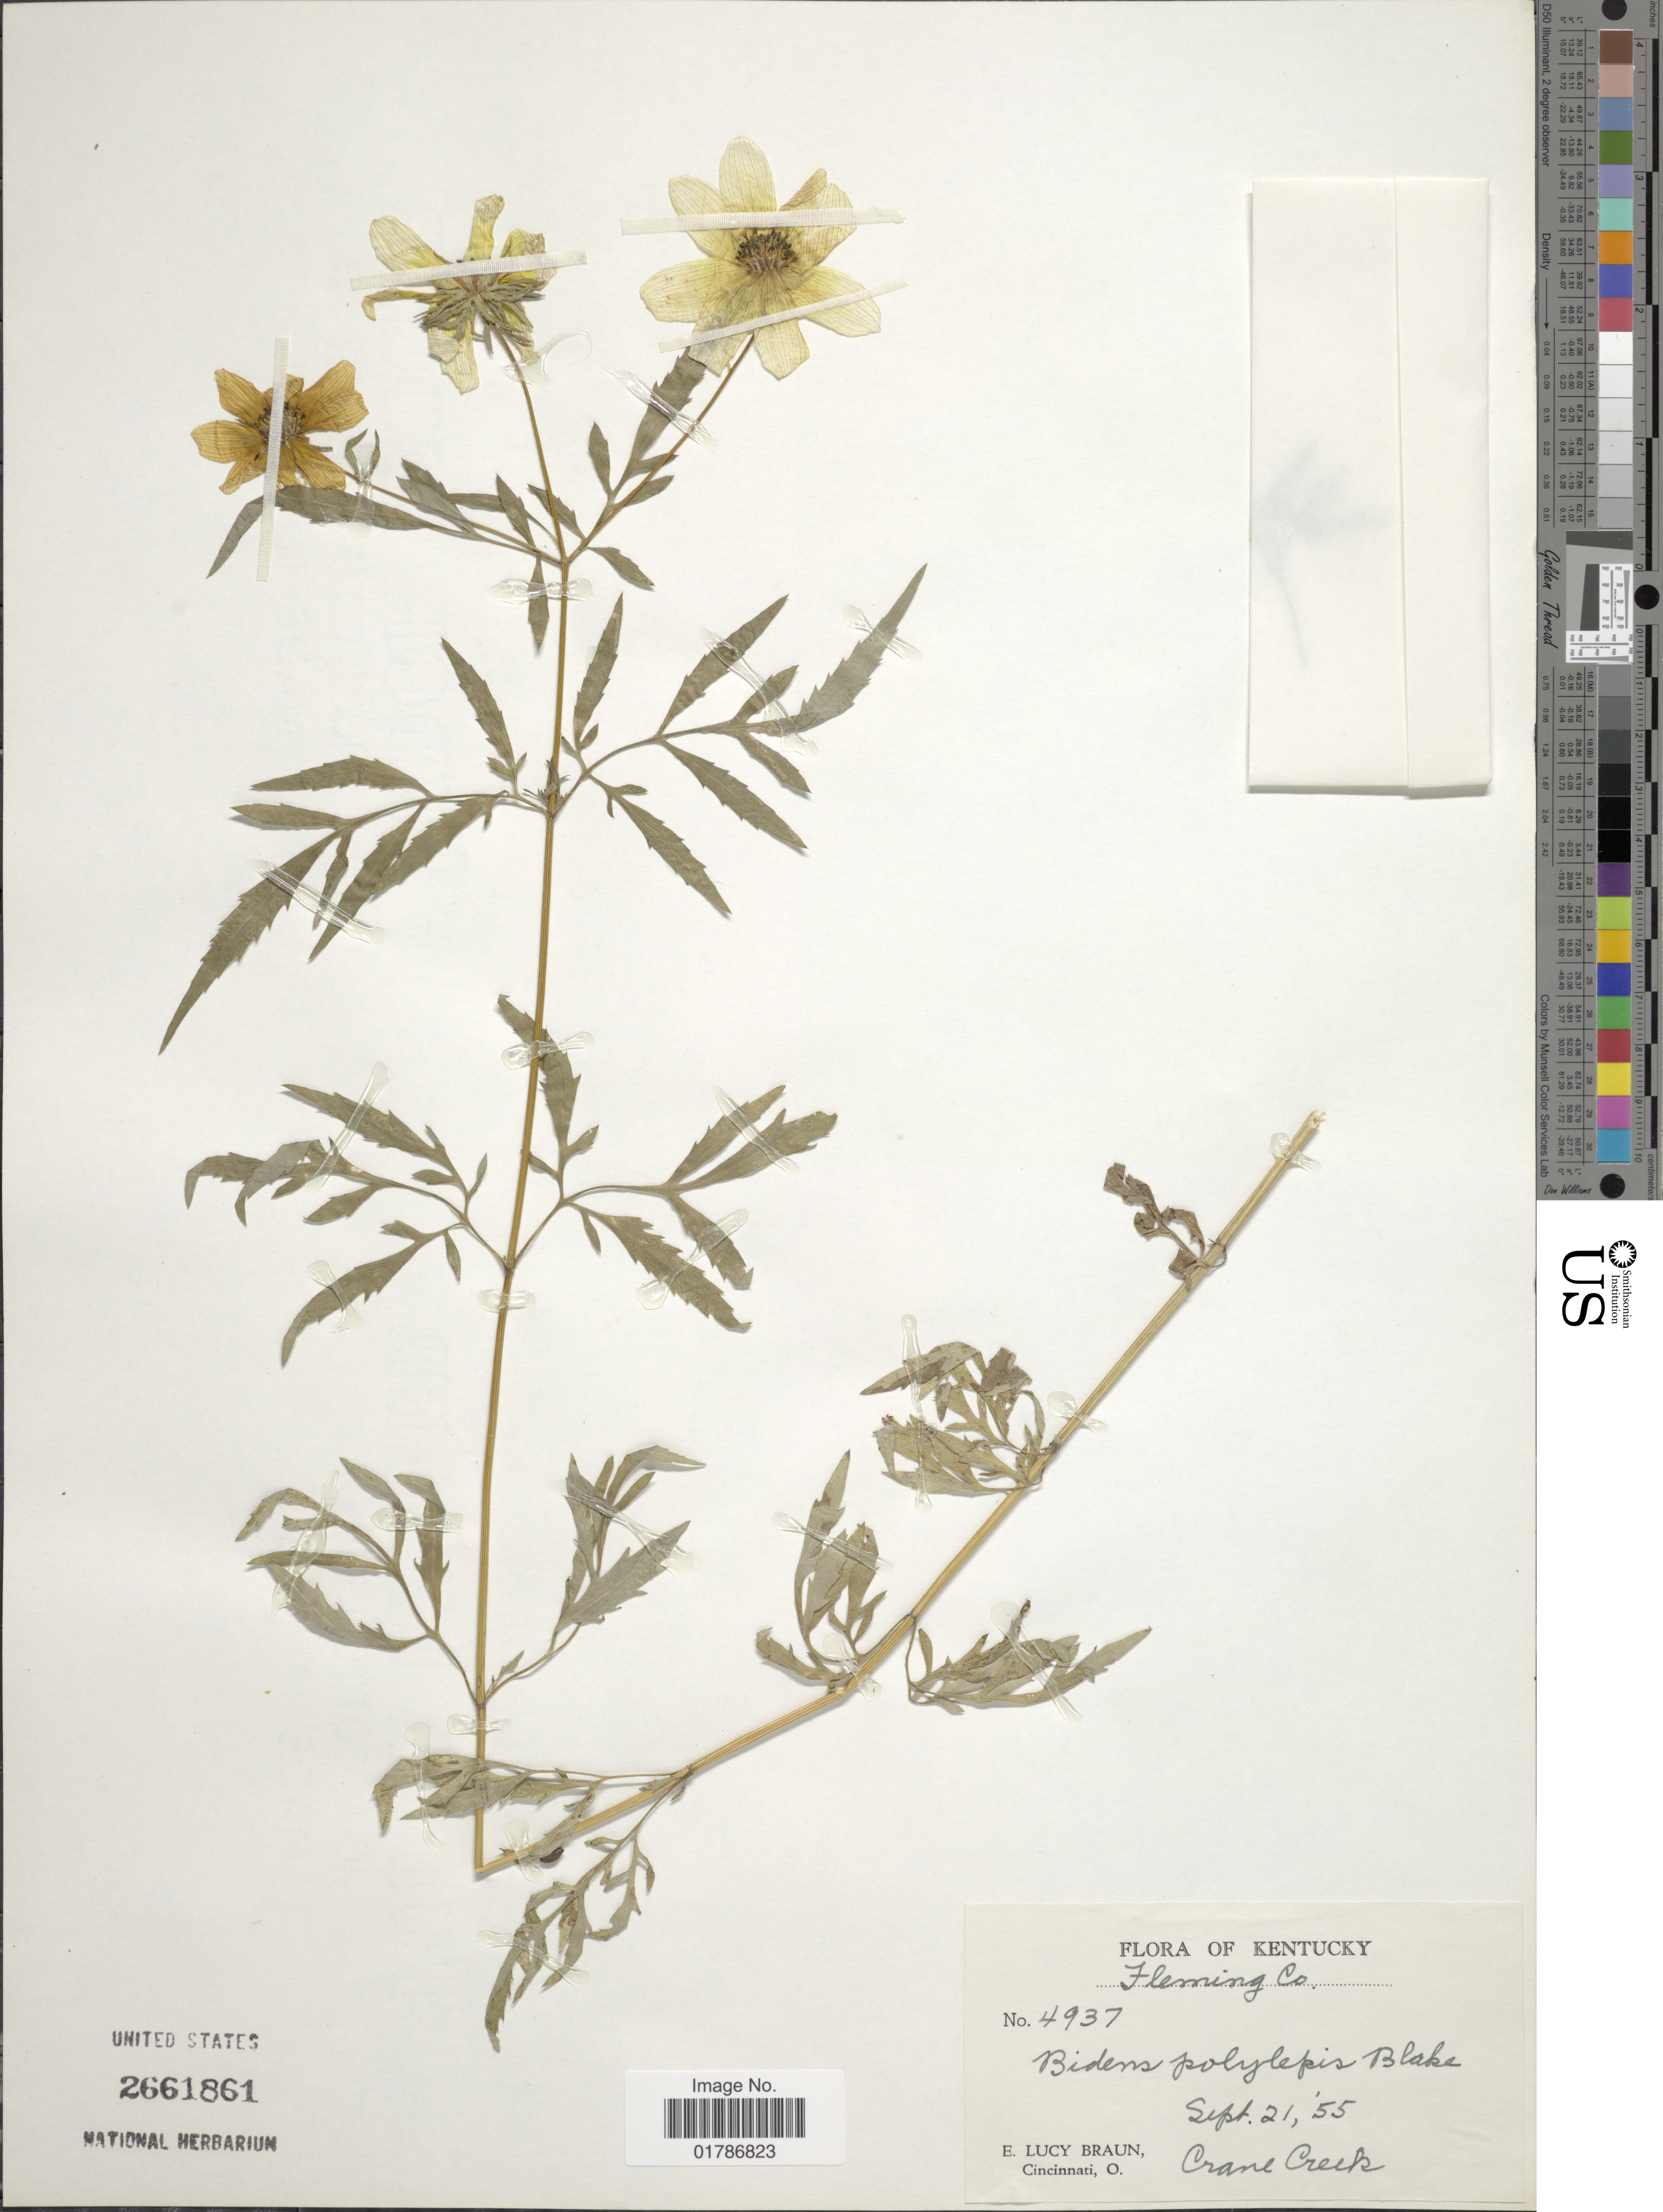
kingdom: Plantae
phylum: Tracheophyta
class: Magnoliopsida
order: Asterales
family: Asteraceae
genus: Bidens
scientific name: Bidens polylepis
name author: S.F. Blake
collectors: E. L. Braun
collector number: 4937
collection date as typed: Transcribed d/m/y: 21/9/55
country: United States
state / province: Kentucky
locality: Fleming Co., Crane Creek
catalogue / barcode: US 2661861